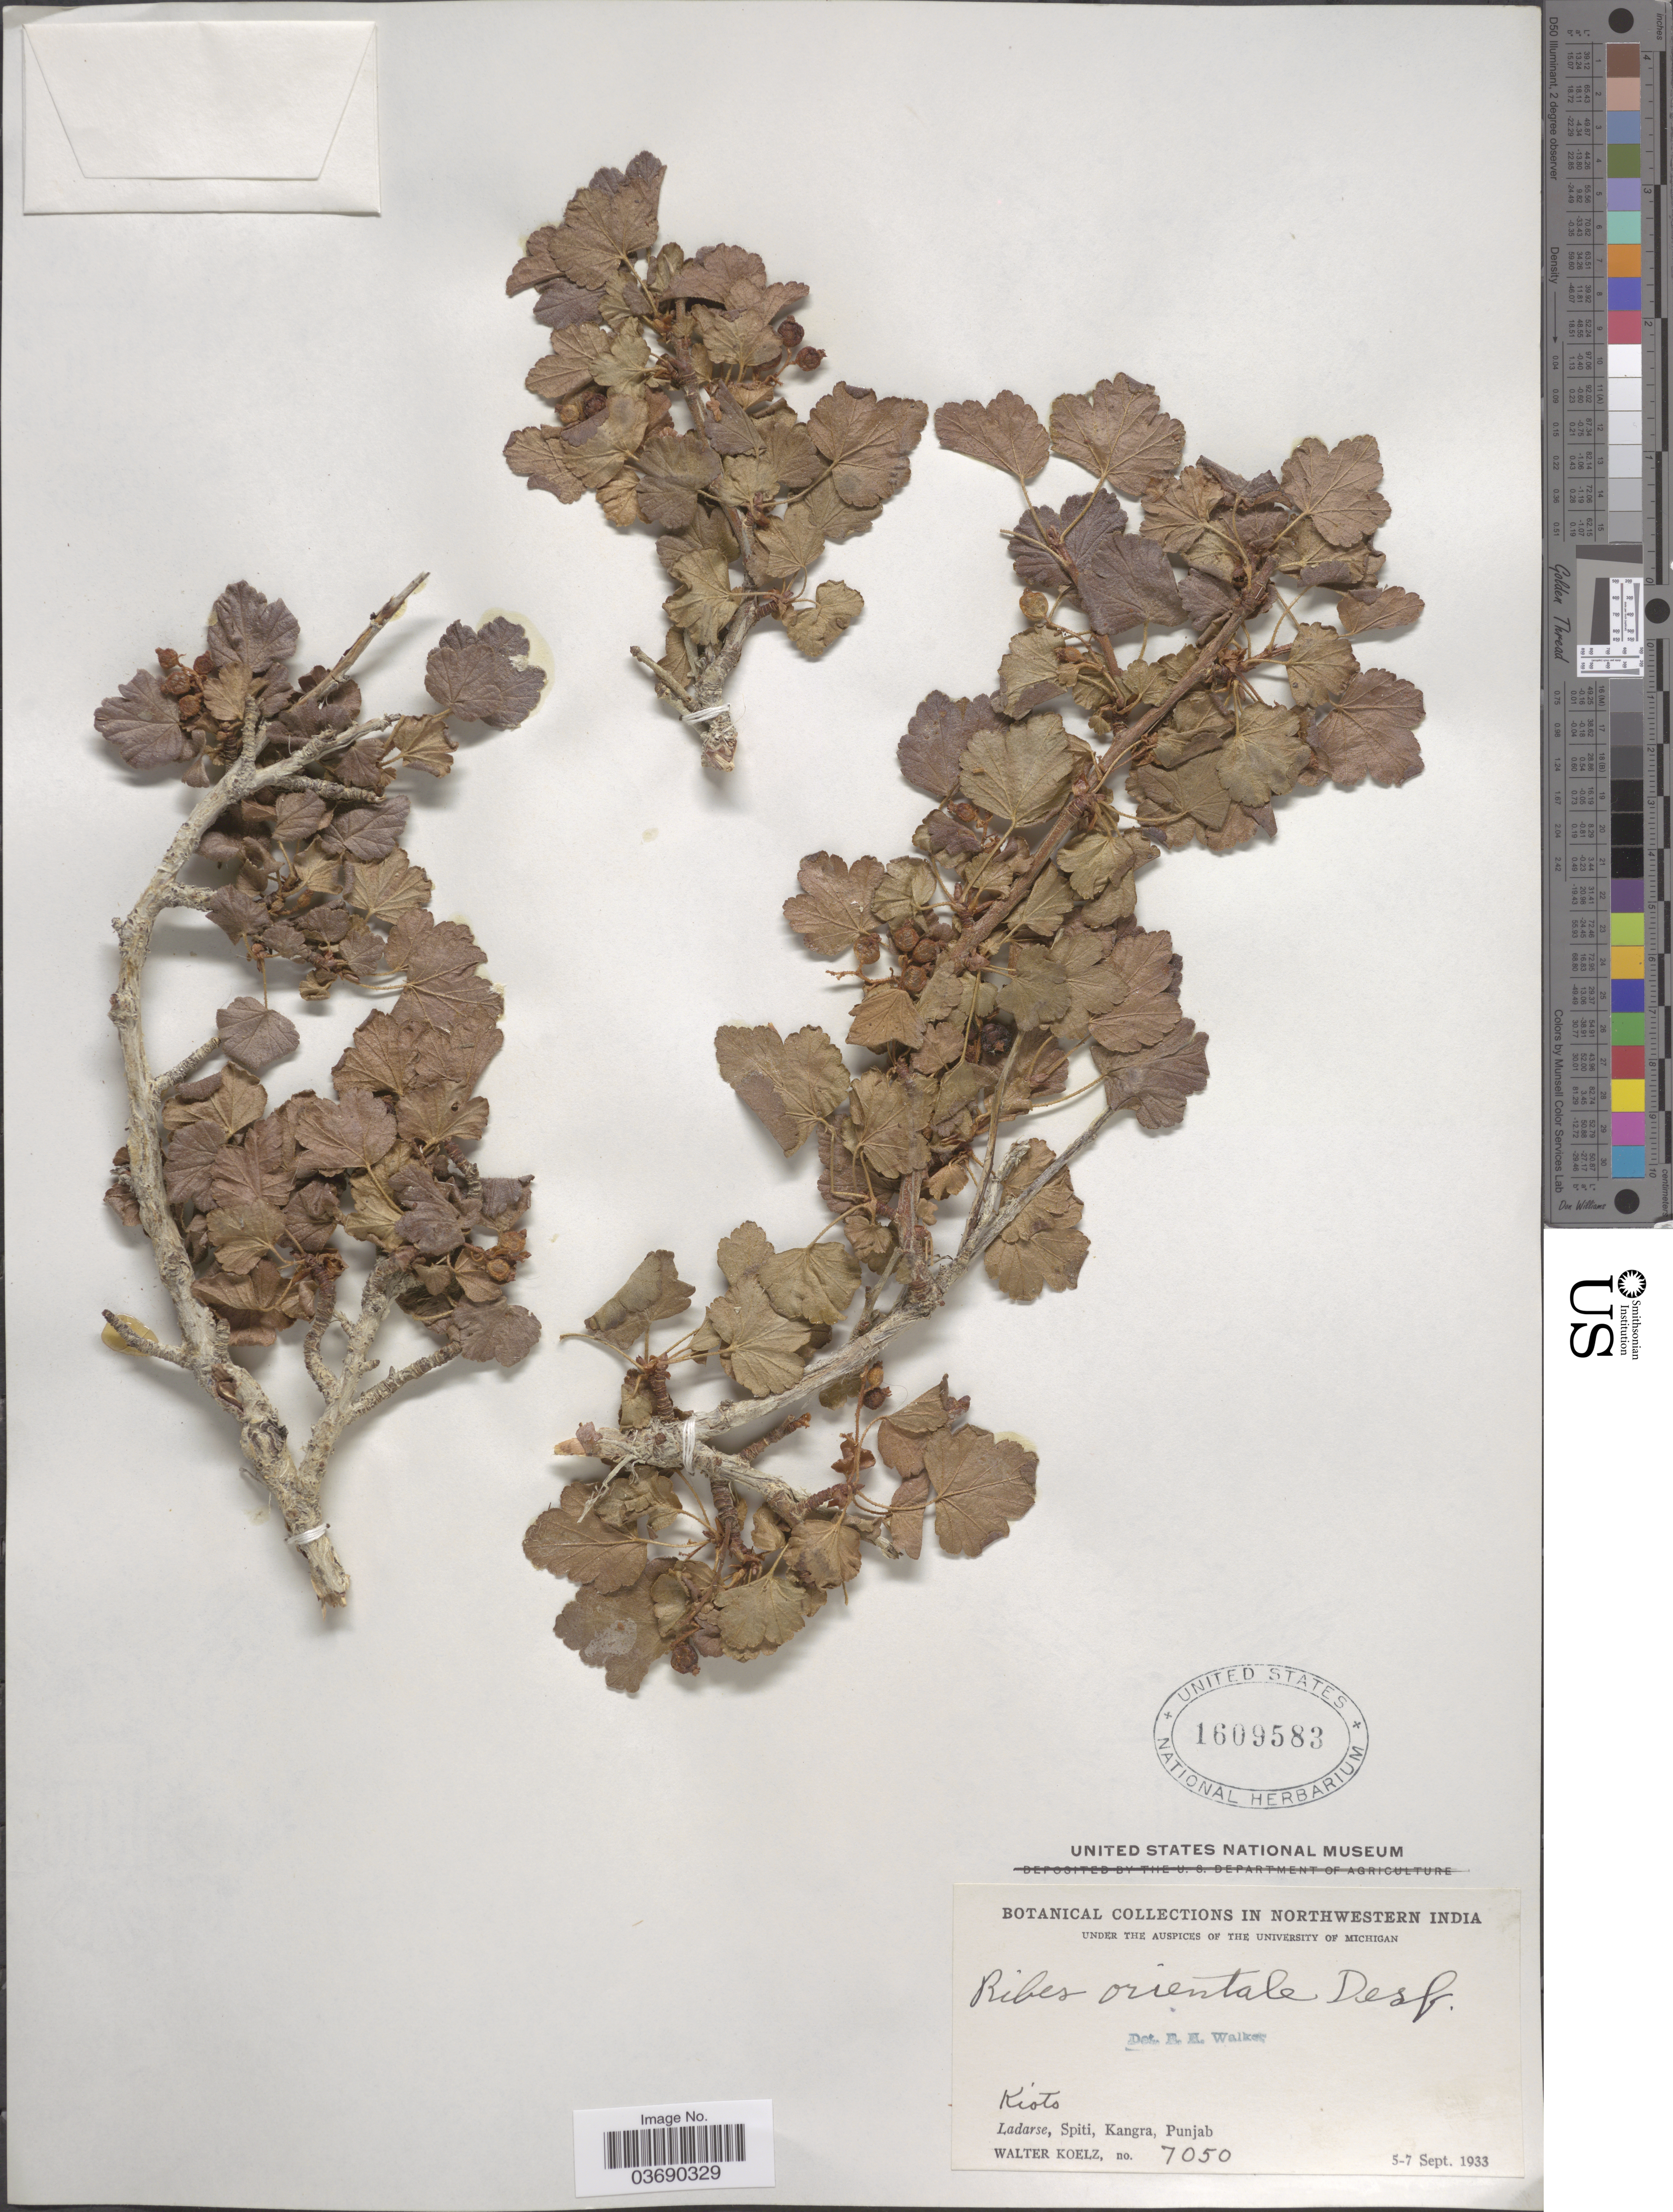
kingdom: Plantae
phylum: Tracheophyta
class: Magnoliopsida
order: Saxifragales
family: Grossulariaceae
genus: Ribes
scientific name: Ribes orientale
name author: Desf.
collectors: W. N. Koelz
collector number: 7050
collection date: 1933-09-05/1933-09-07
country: India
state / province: Punjab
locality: Northwestern India. Kioto. Ladarse, Spiti, Kangra.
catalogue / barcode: US 1609583